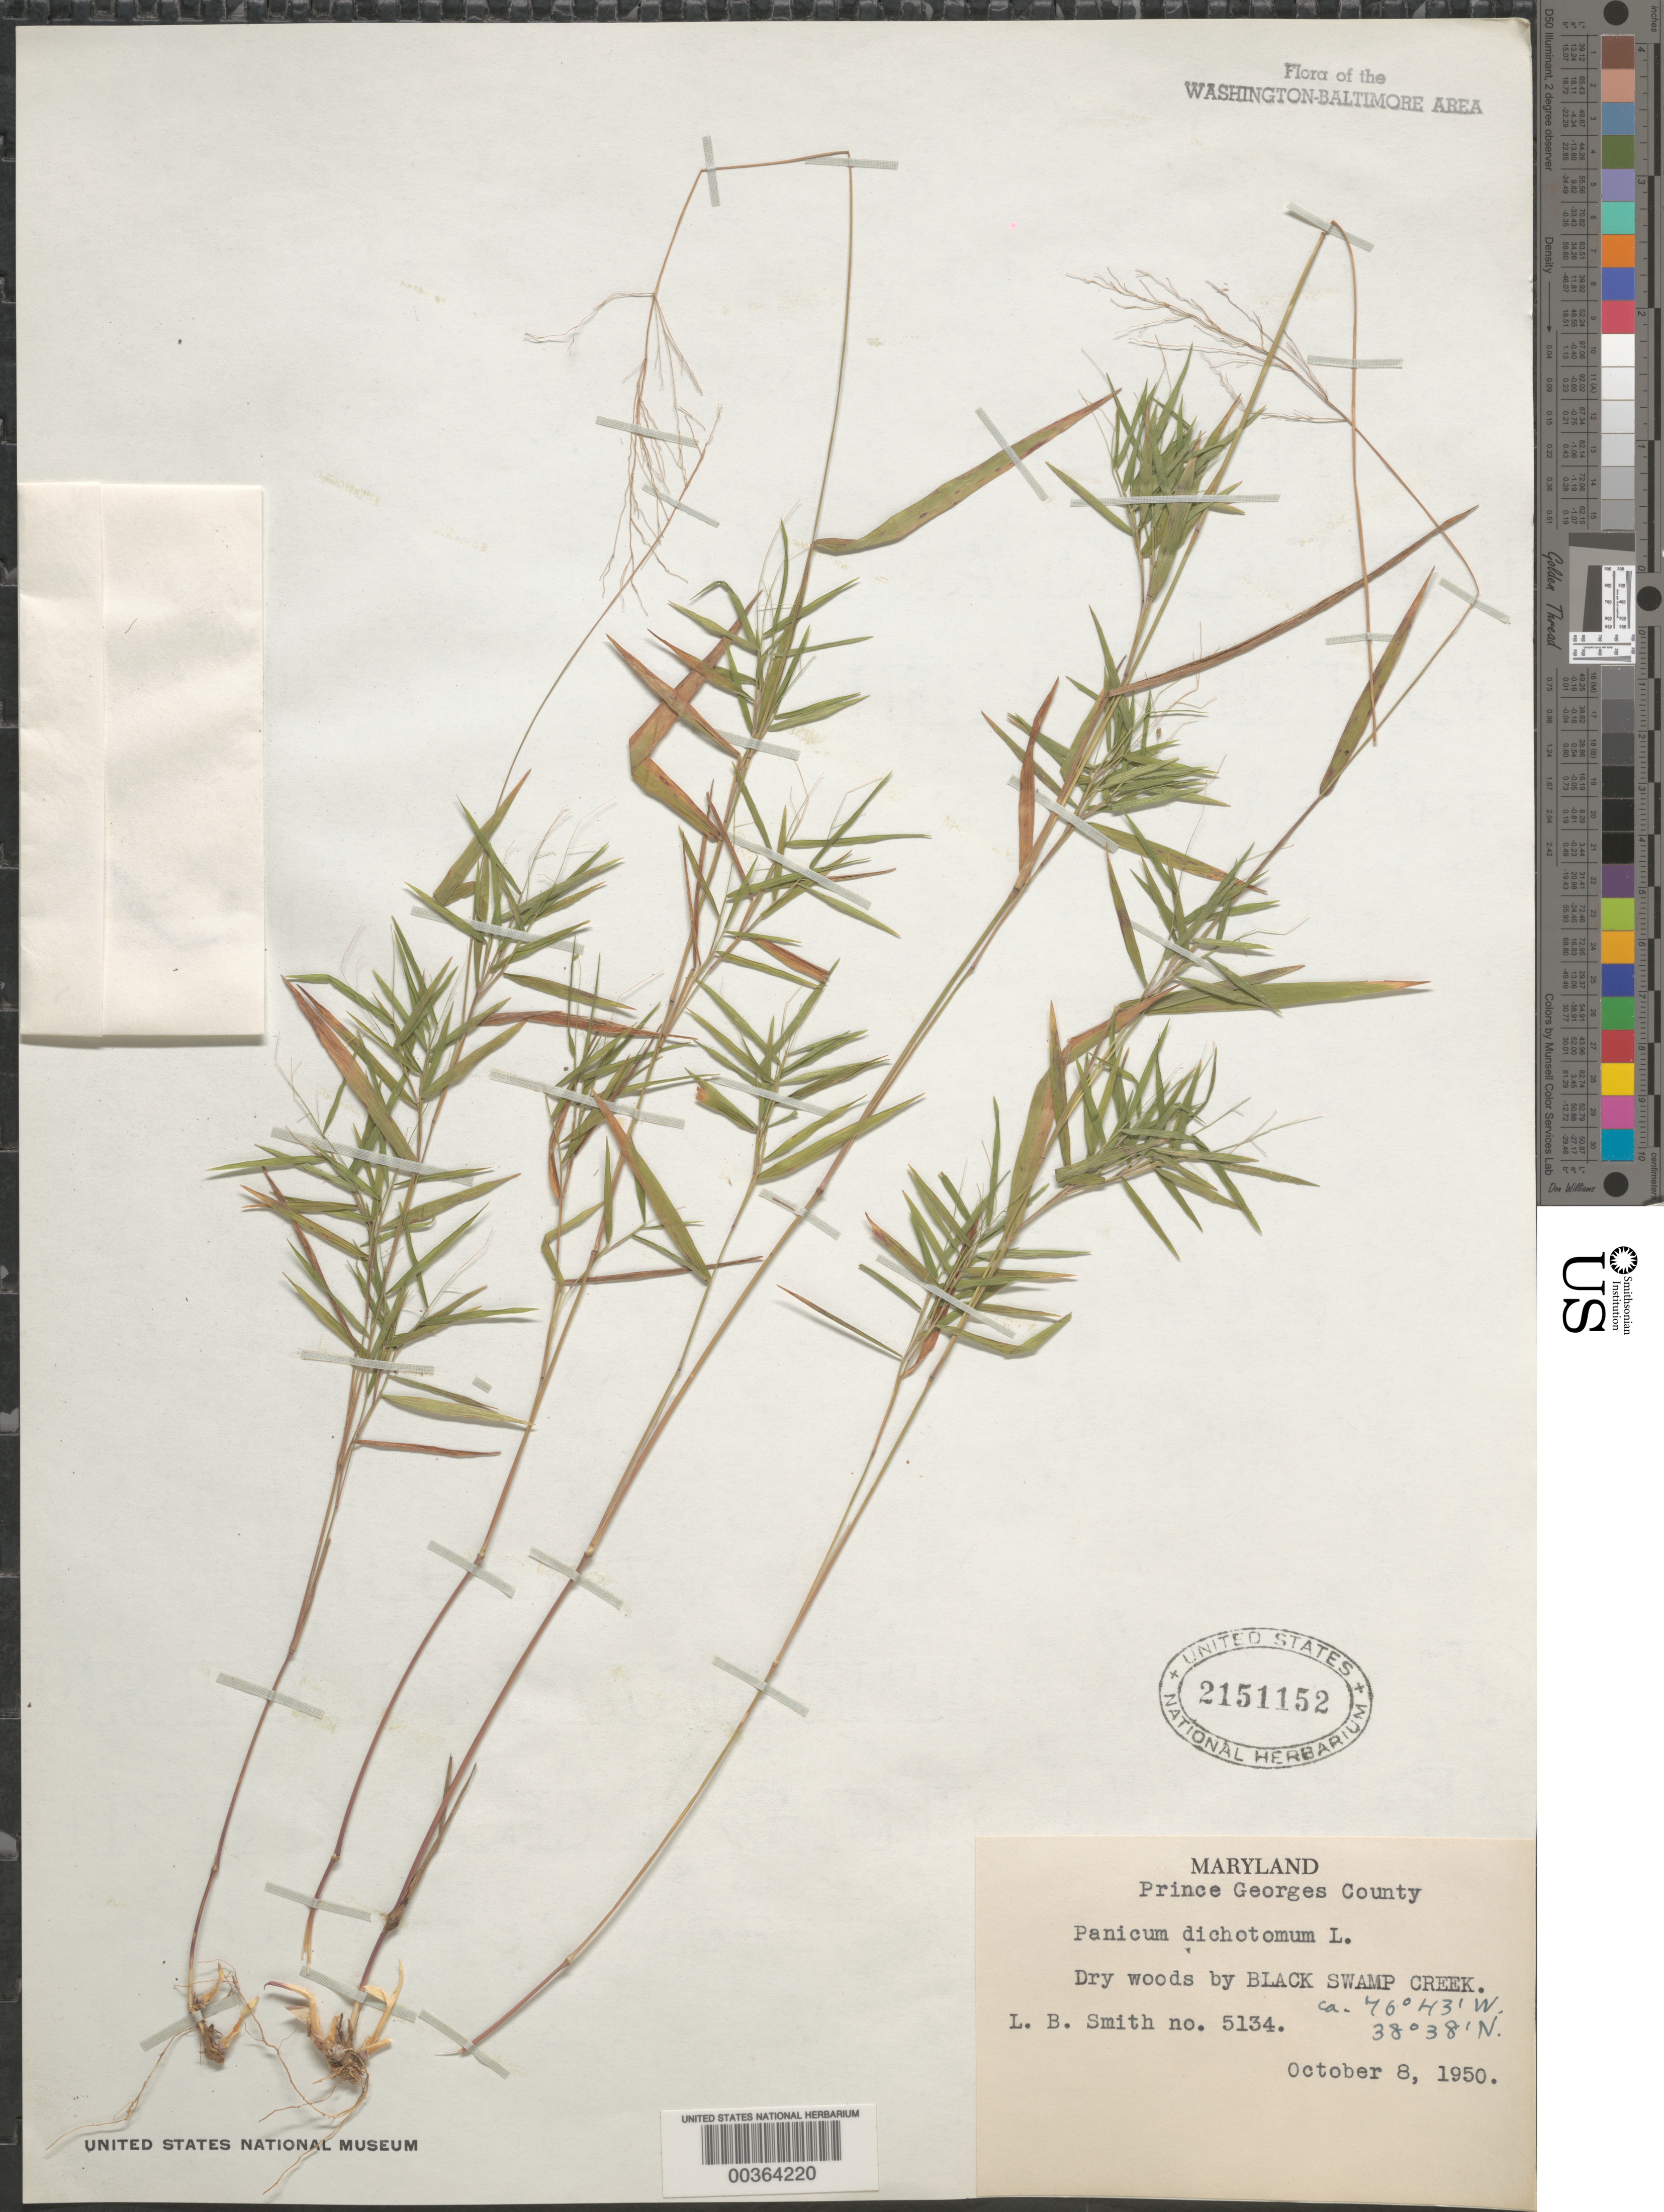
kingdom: Plantae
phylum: Tracheophyta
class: Liliopsida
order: Poales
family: Poaceae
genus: Dichanthelium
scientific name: Dichanthelium dichotomum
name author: (L.) Gould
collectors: L. Smith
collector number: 5134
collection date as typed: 08 Oct 1950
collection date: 1950-10-08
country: United States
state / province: Maryland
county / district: Prince George's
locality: Black Swamp Creek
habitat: Dry woods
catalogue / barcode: US 2151152